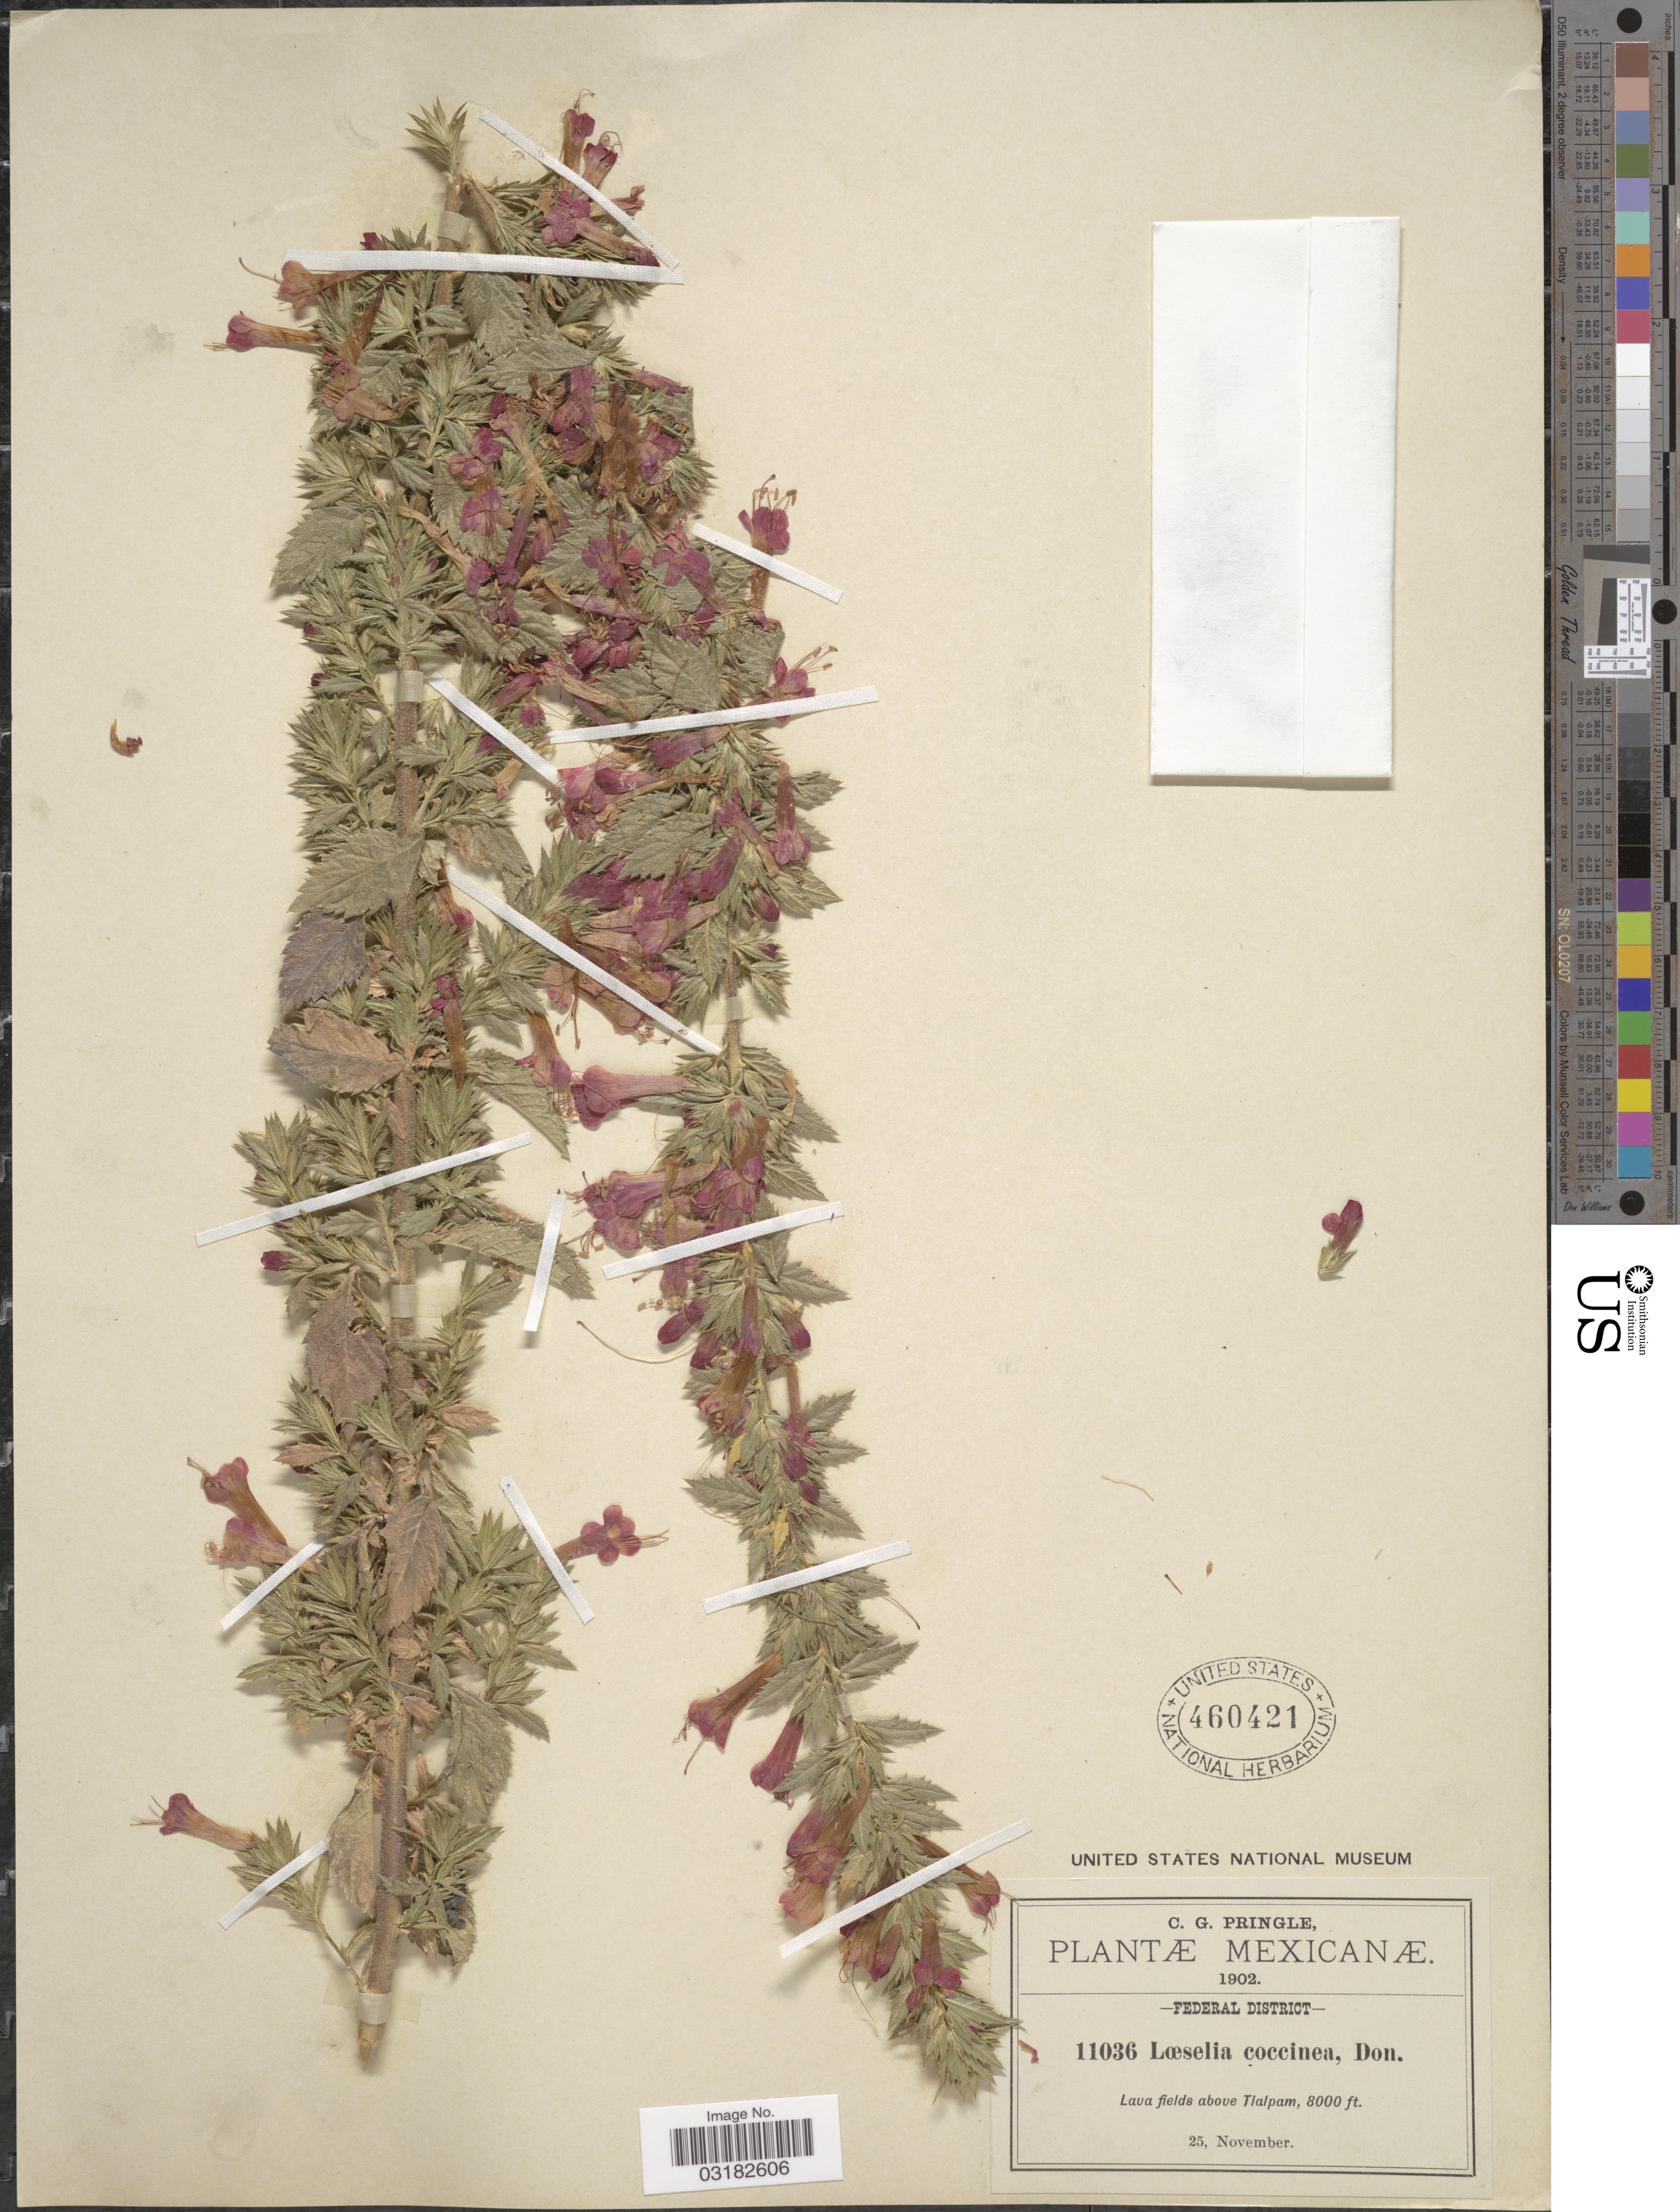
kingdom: Plantae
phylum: Tracheophyta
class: Magnoliopsida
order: Ericales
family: Polemoniaceae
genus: Loeselia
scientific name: Loeselia mexicana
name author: (Lam.) Brand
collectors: C. G. Pringle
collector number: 11036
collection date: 1902-11-25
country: Mexico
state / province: Distrito Federal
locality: Federal District. Lava fields above Tlalpam.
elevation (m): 2438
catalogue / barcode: US 460421